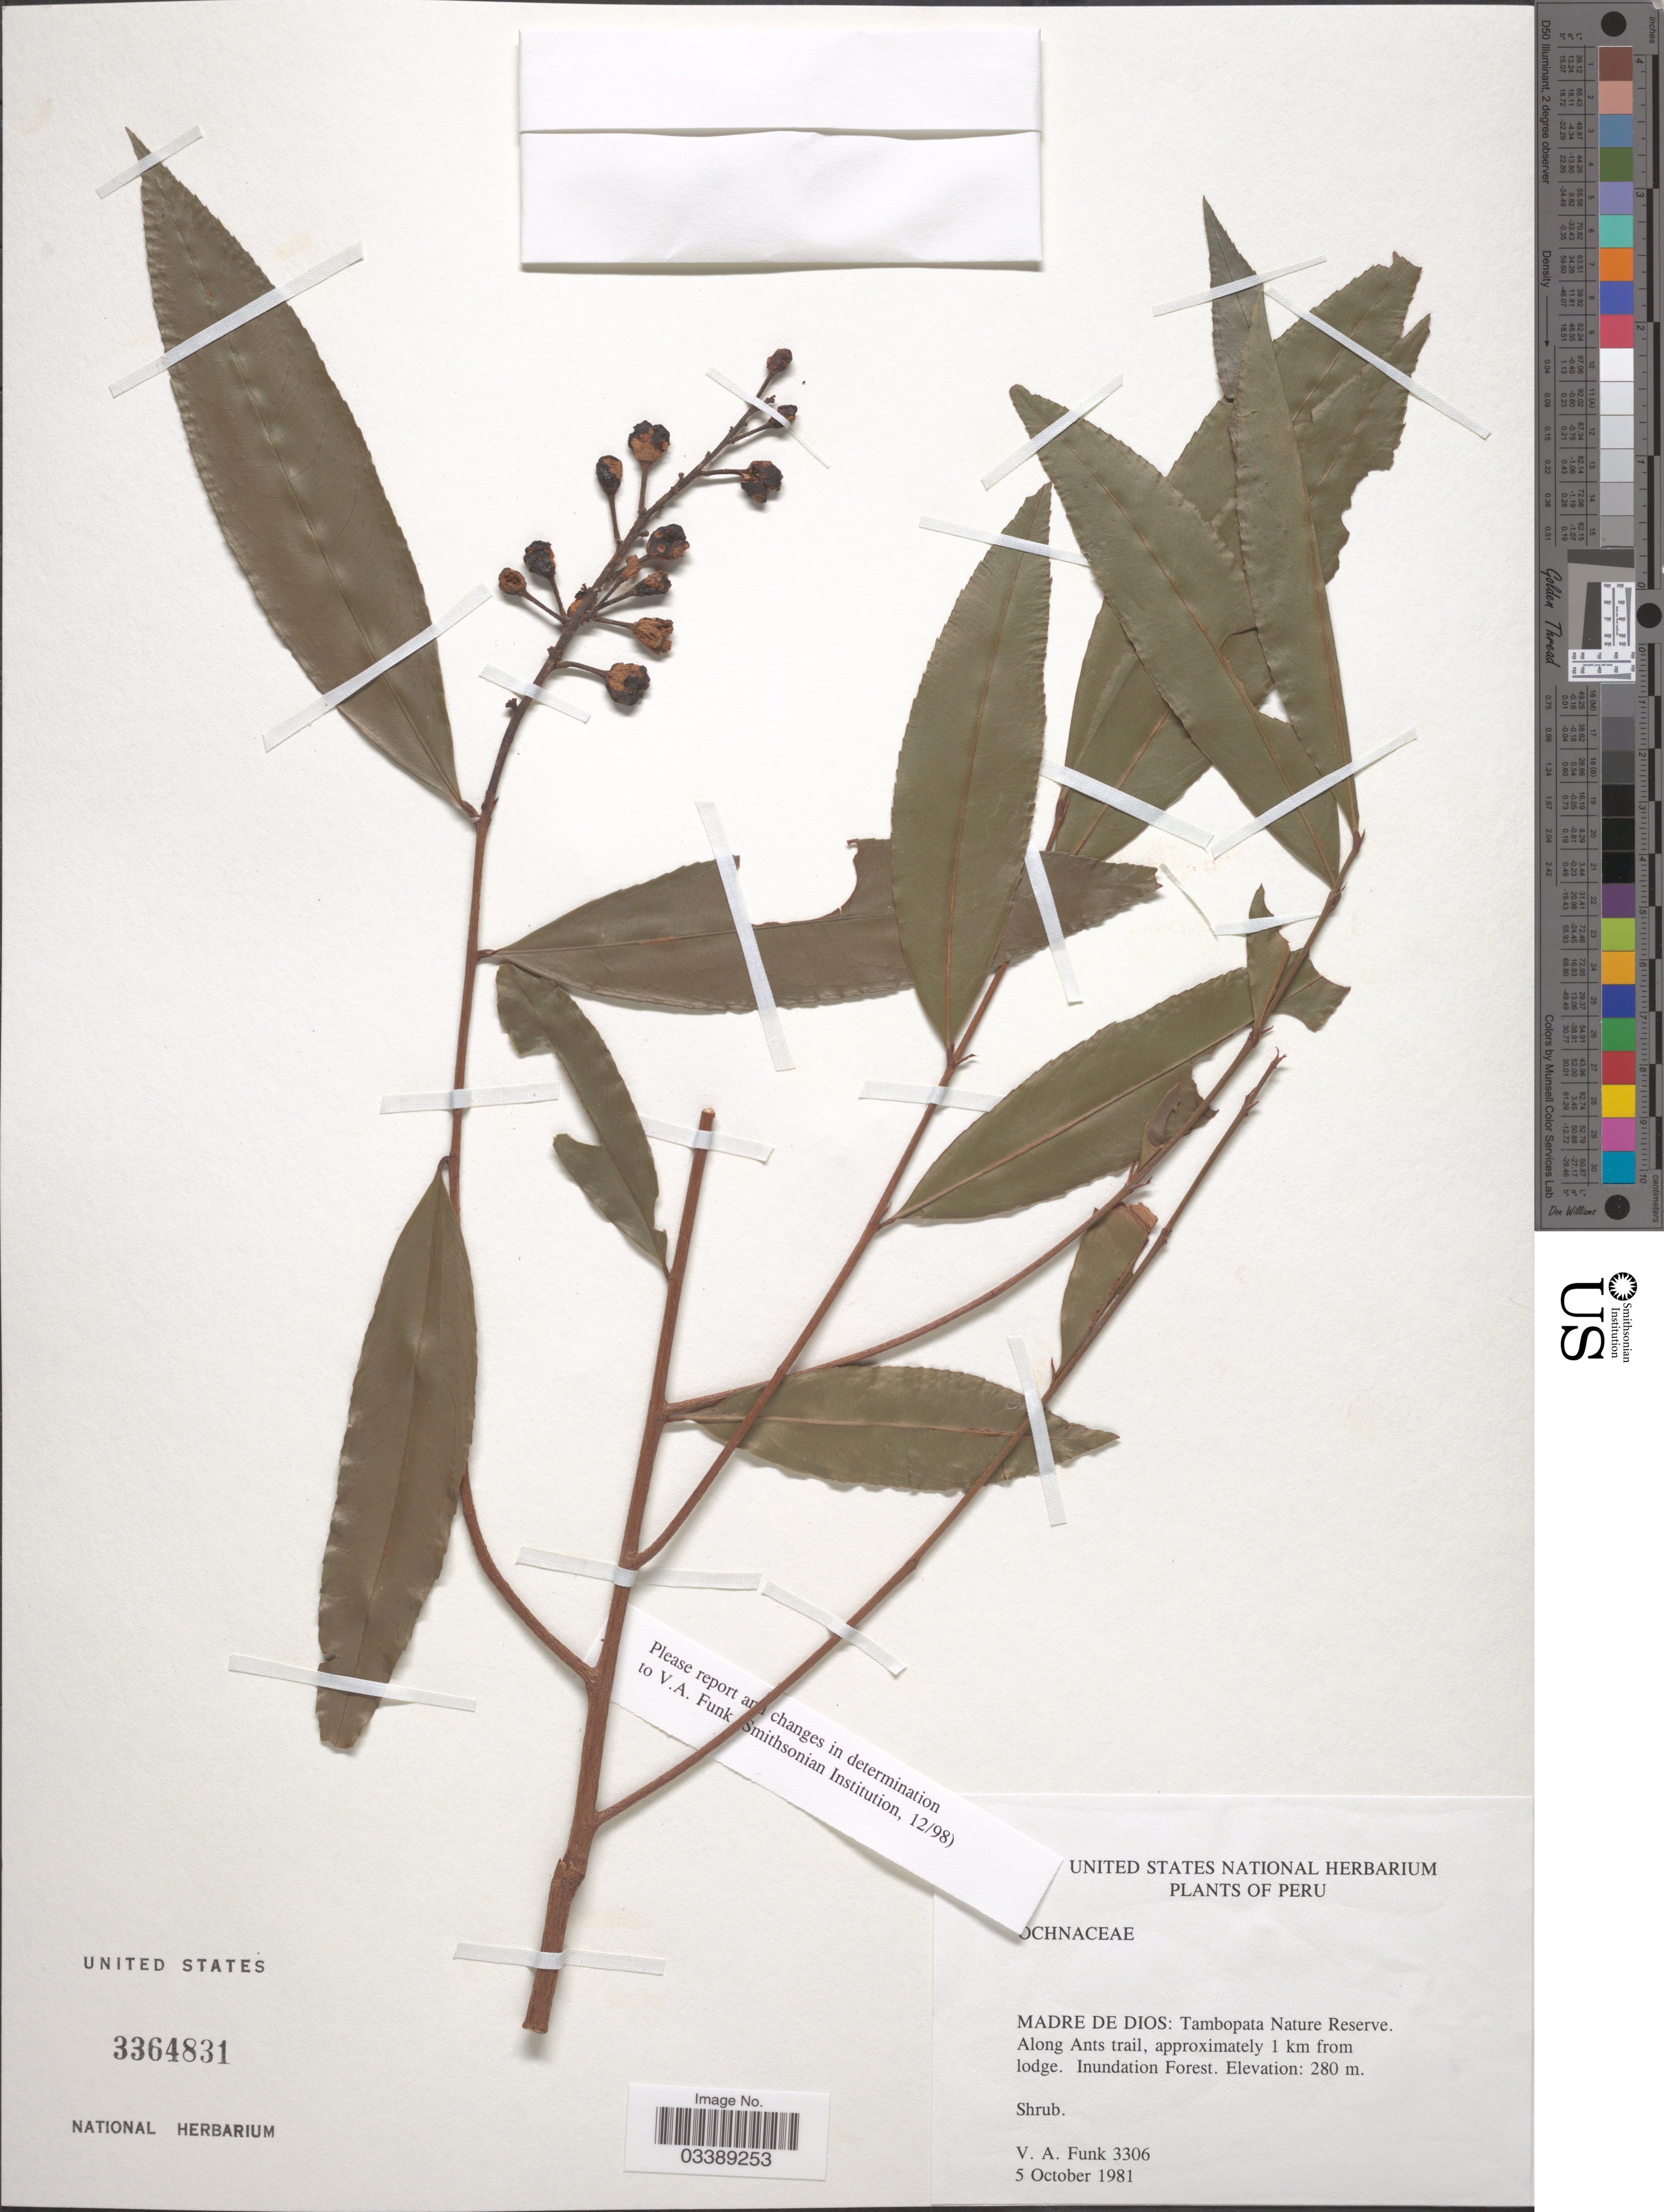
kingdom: Plantae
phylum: Tracheophyta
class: Magnoliopsida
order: Malpighiales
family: Ochnaceae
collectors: V. Funk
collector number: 3306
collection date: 1981-10-05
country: Peru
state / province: Madre de Dios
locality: Tambopata Nature Reserve. Along Ants trail, approximately 1 km from lodge.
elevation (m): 280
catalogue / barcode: US 3364831